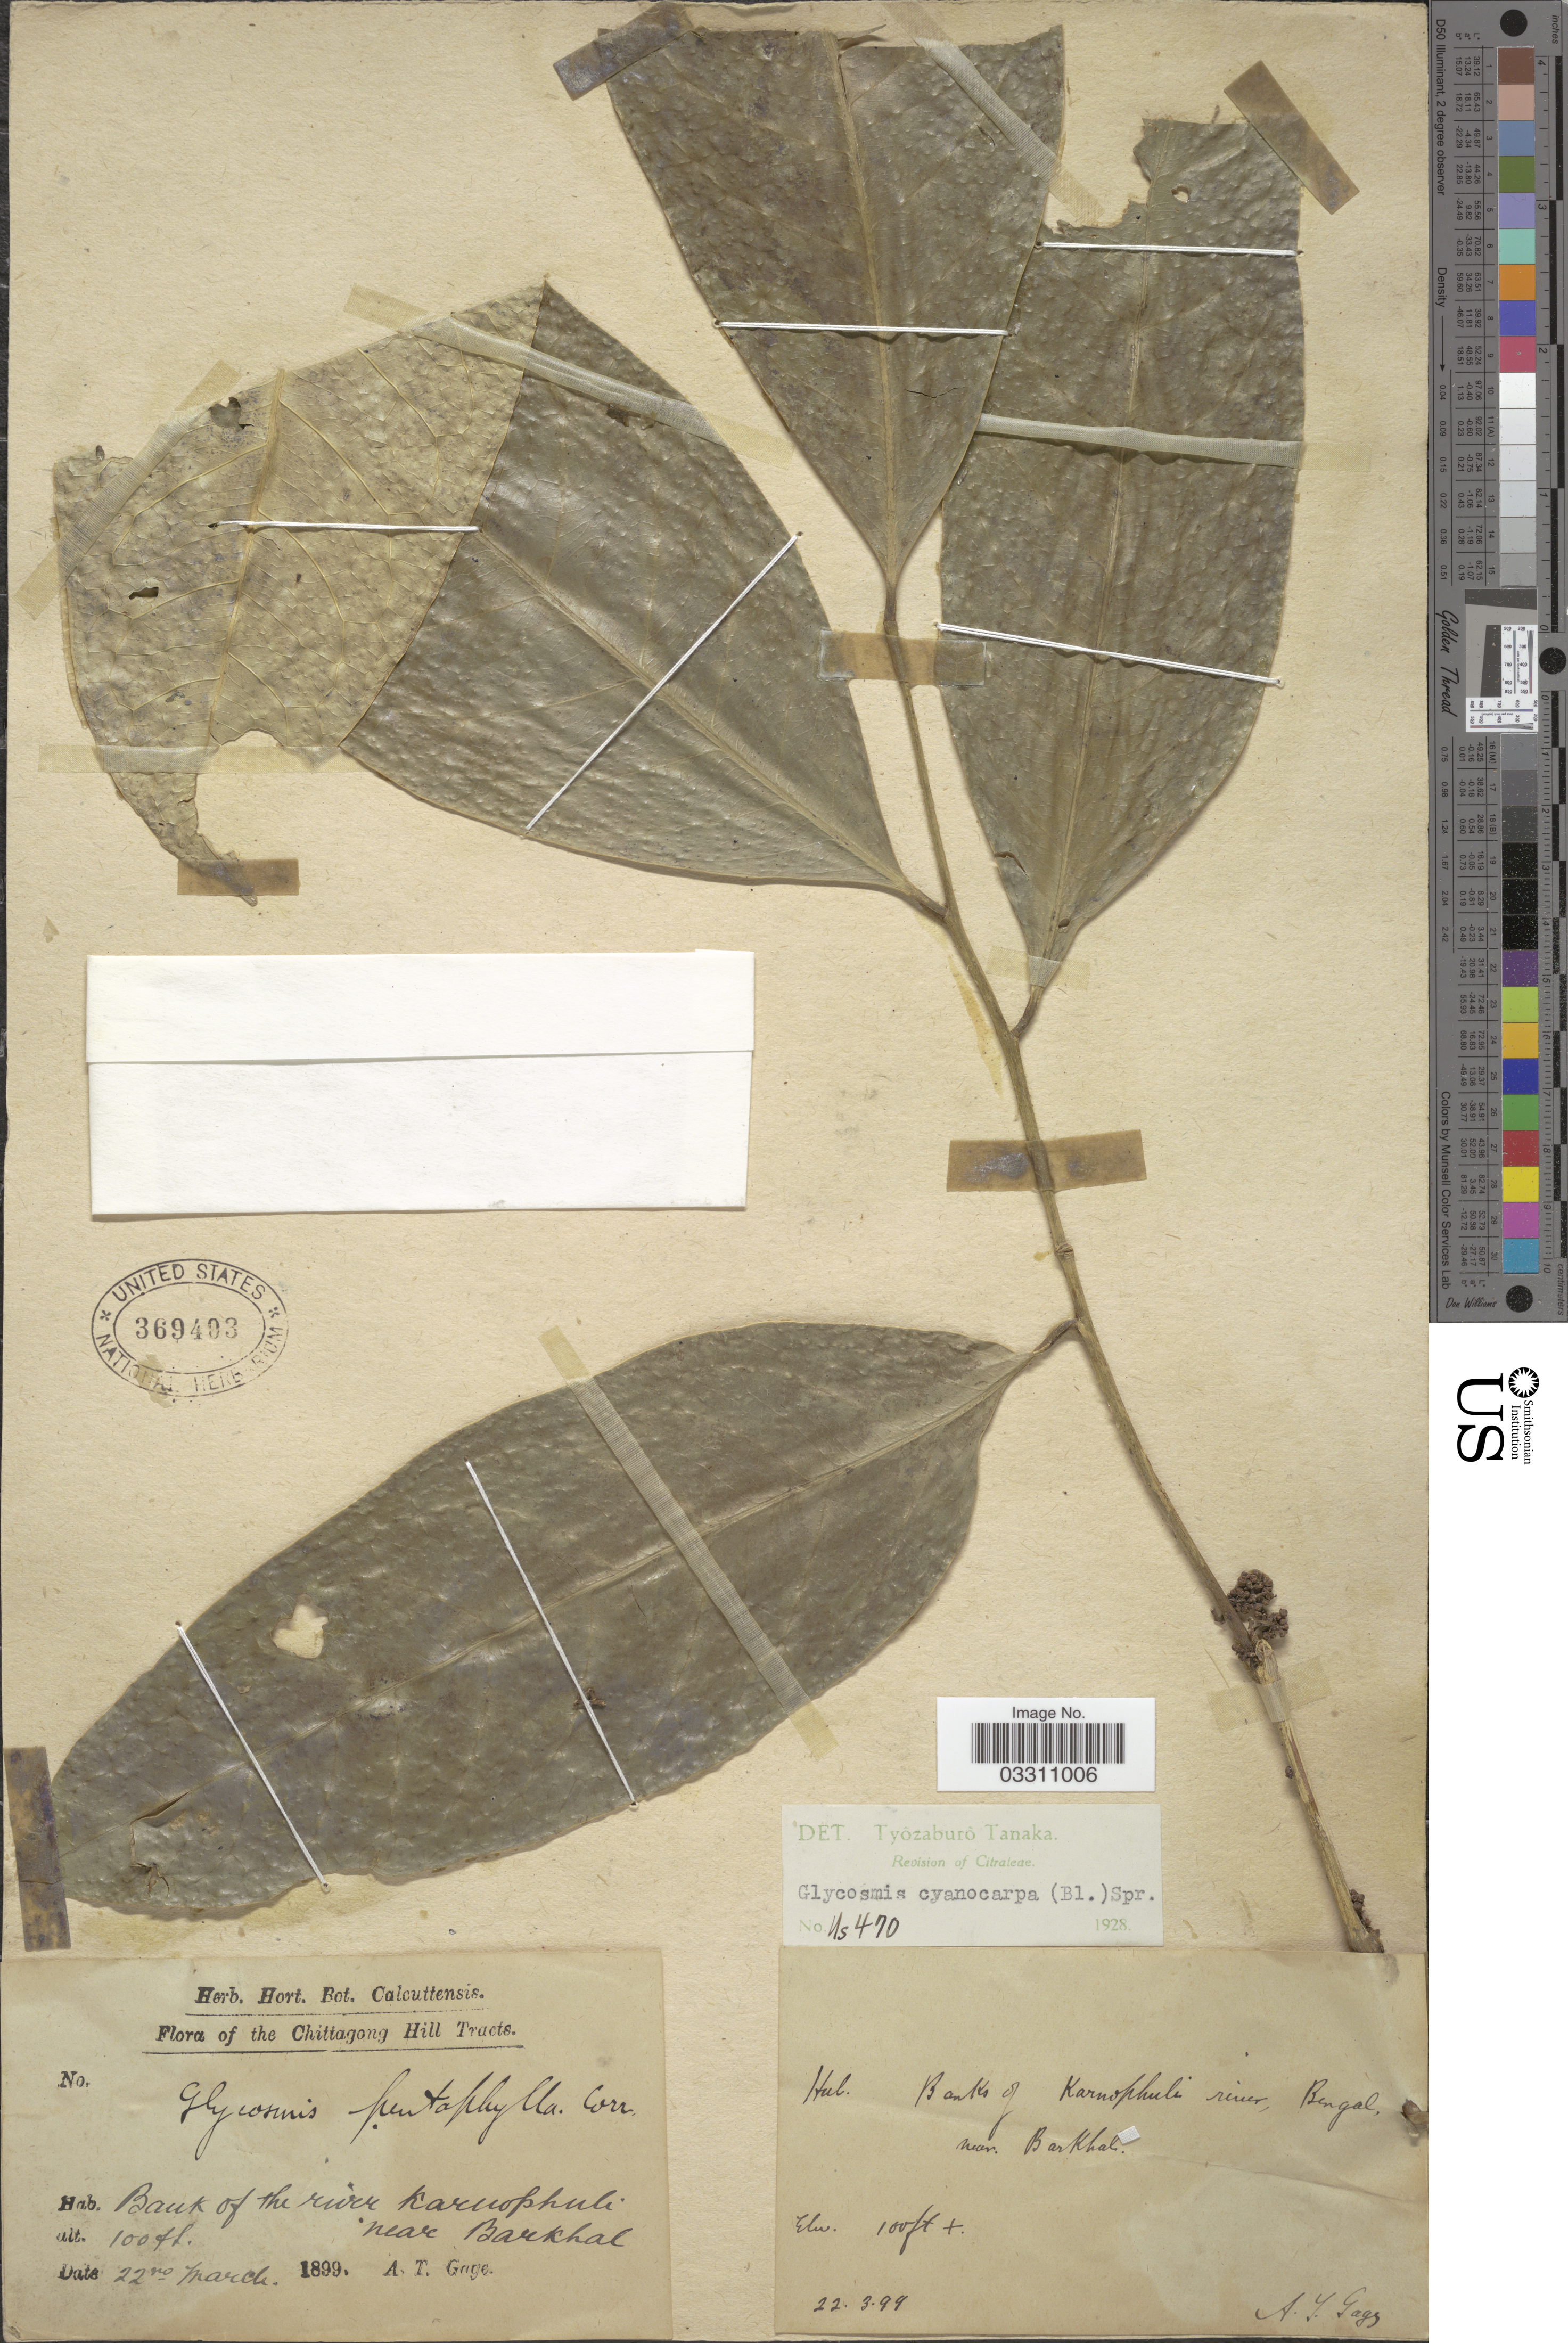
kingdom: Plantae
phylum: Tracheophyta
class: Magnoliopsida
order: Sapindales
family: Rutaceae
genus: Glycosmis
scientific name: Glycosmis cyanocarpa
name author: (Blume) Spreng.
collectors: A. Gage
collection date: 1899-03-22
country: Bangladesh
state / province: Chittagong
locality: Chittagong Hill Tracts, Bank of the river Karnophuli near Barkhal.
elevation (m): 30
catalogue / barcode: US 369403